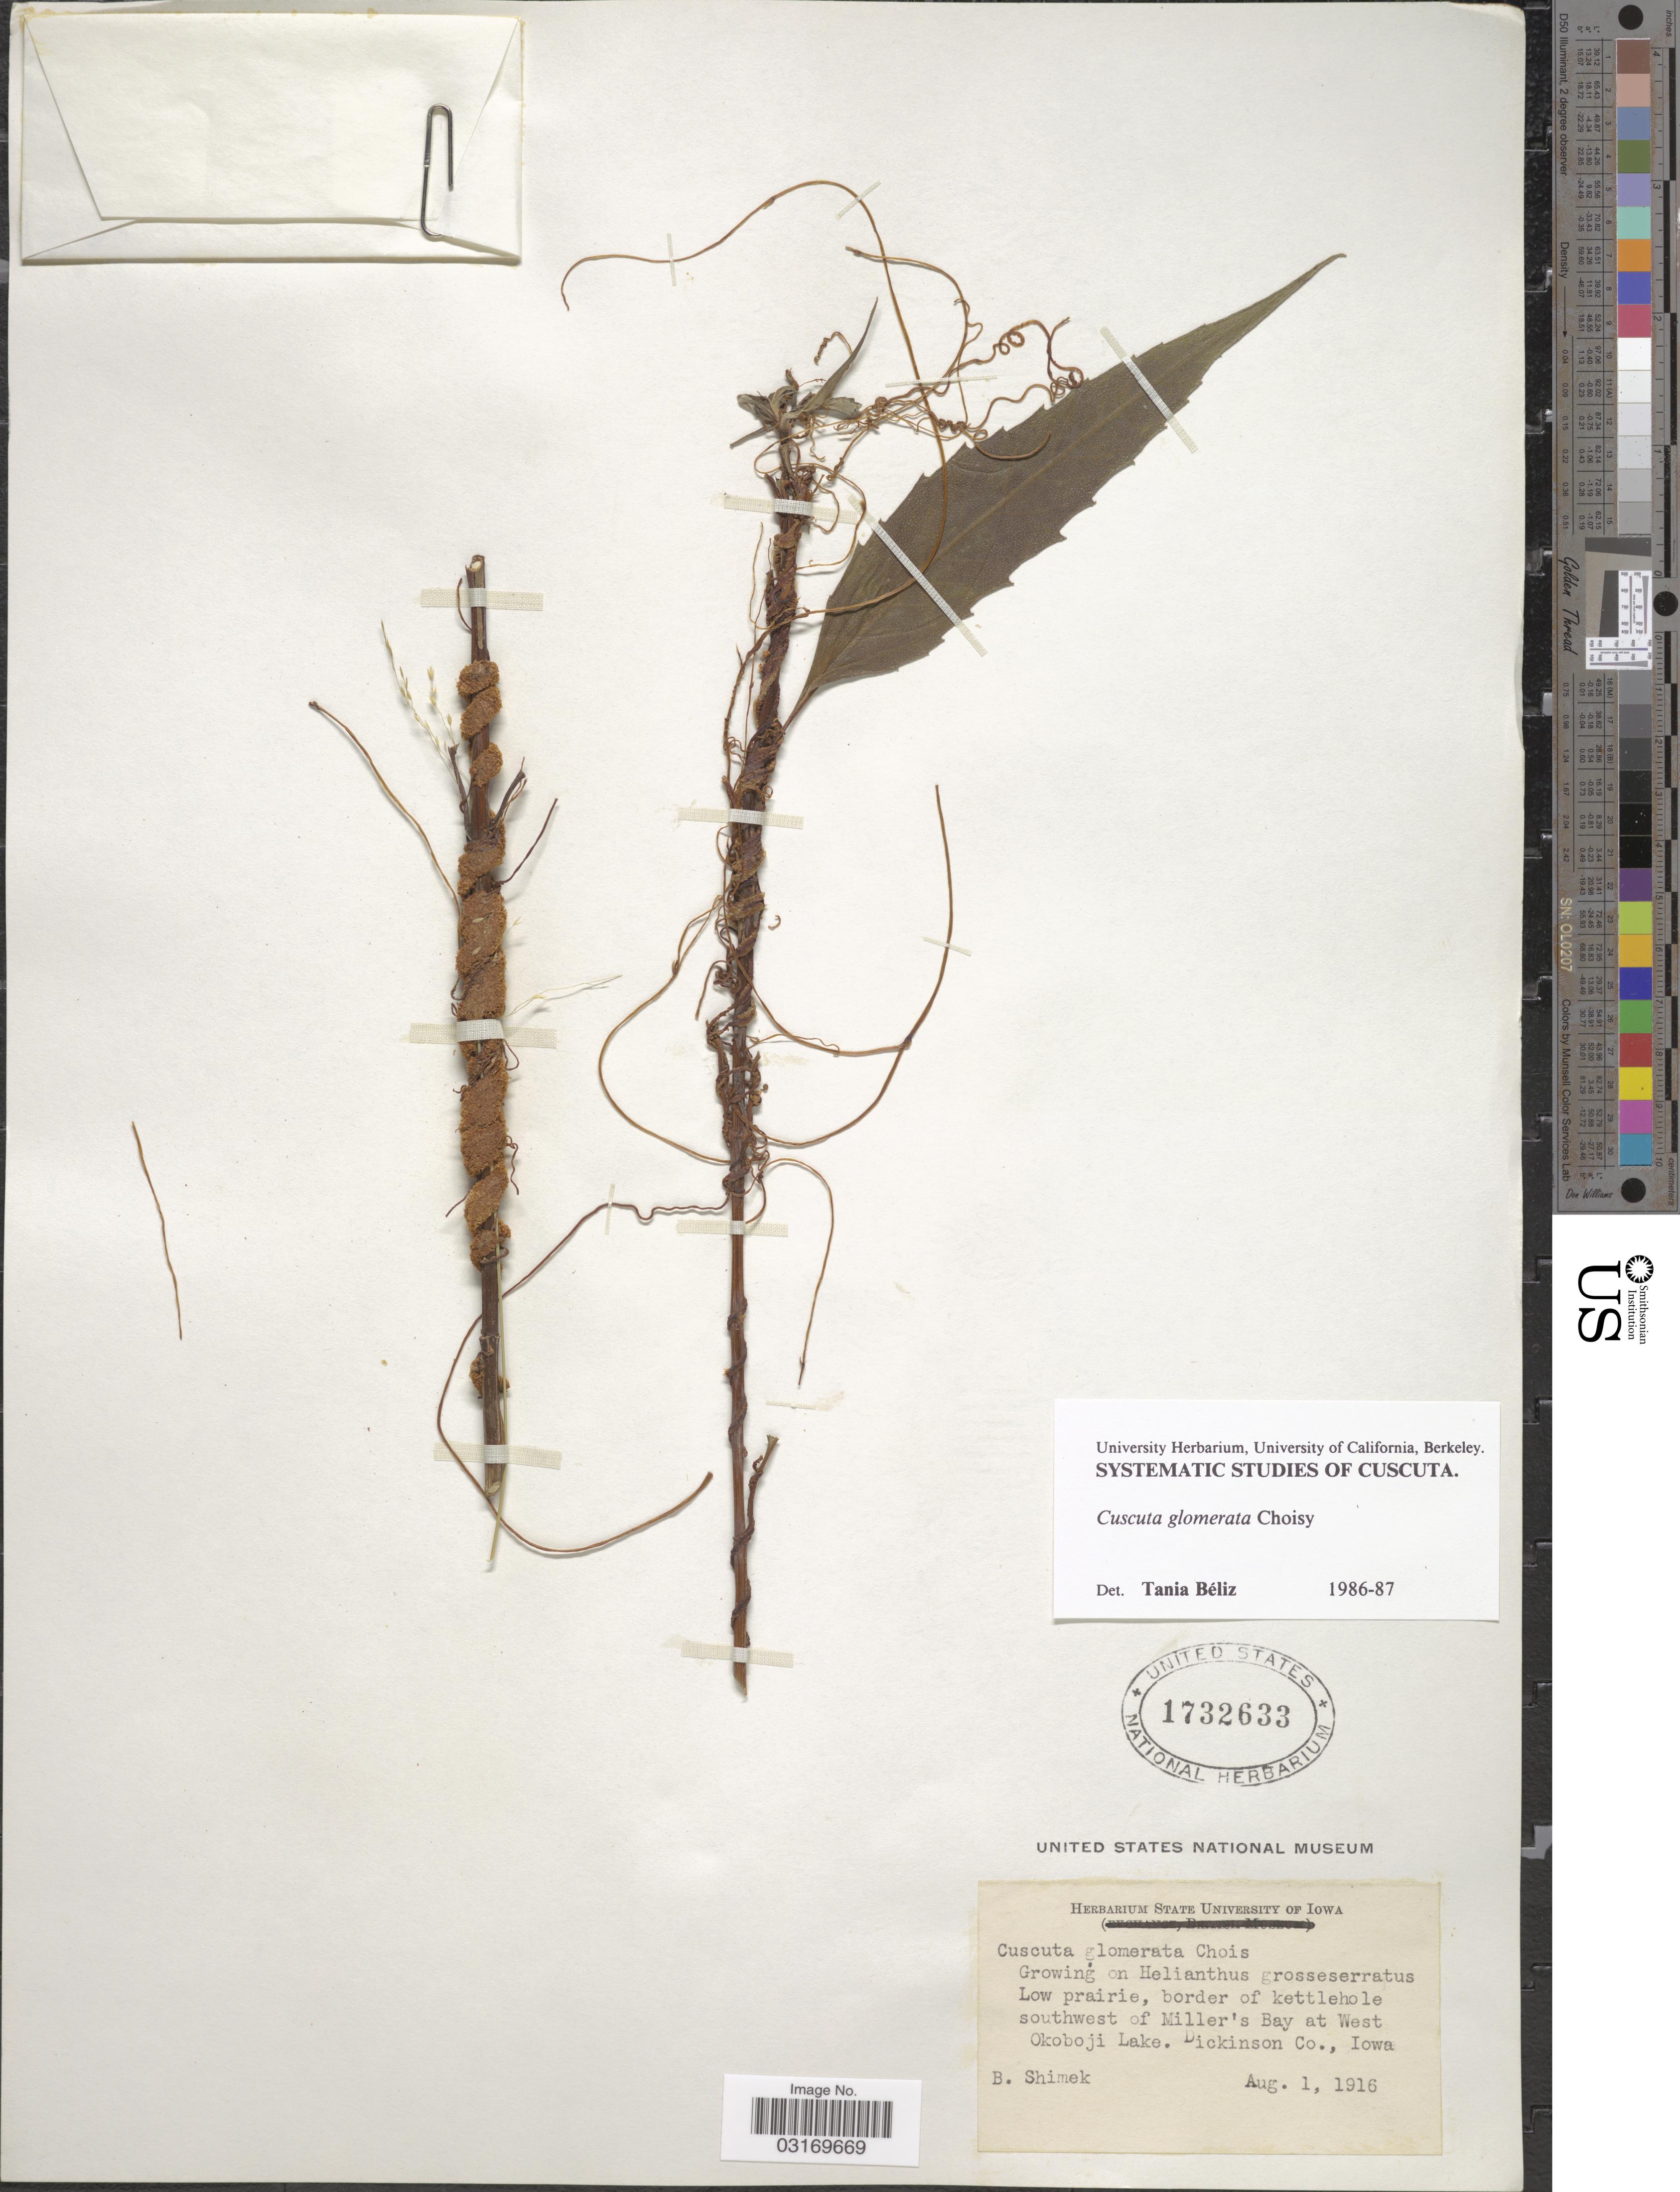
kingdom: Plantae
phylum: Tracheophyta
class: Magnoliopsida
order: Solanales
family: Convolvulaceae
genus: Cuscuta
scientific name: Cuscuta glomerata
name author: Chris.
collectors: B. Shimek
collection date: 1916-08-01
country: United States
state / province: Iowa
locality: Low prairie, border of kettlehole southwest of Miller's Bay at West Okoboji Lake. Dickinson Co.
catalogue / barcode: US 1732633